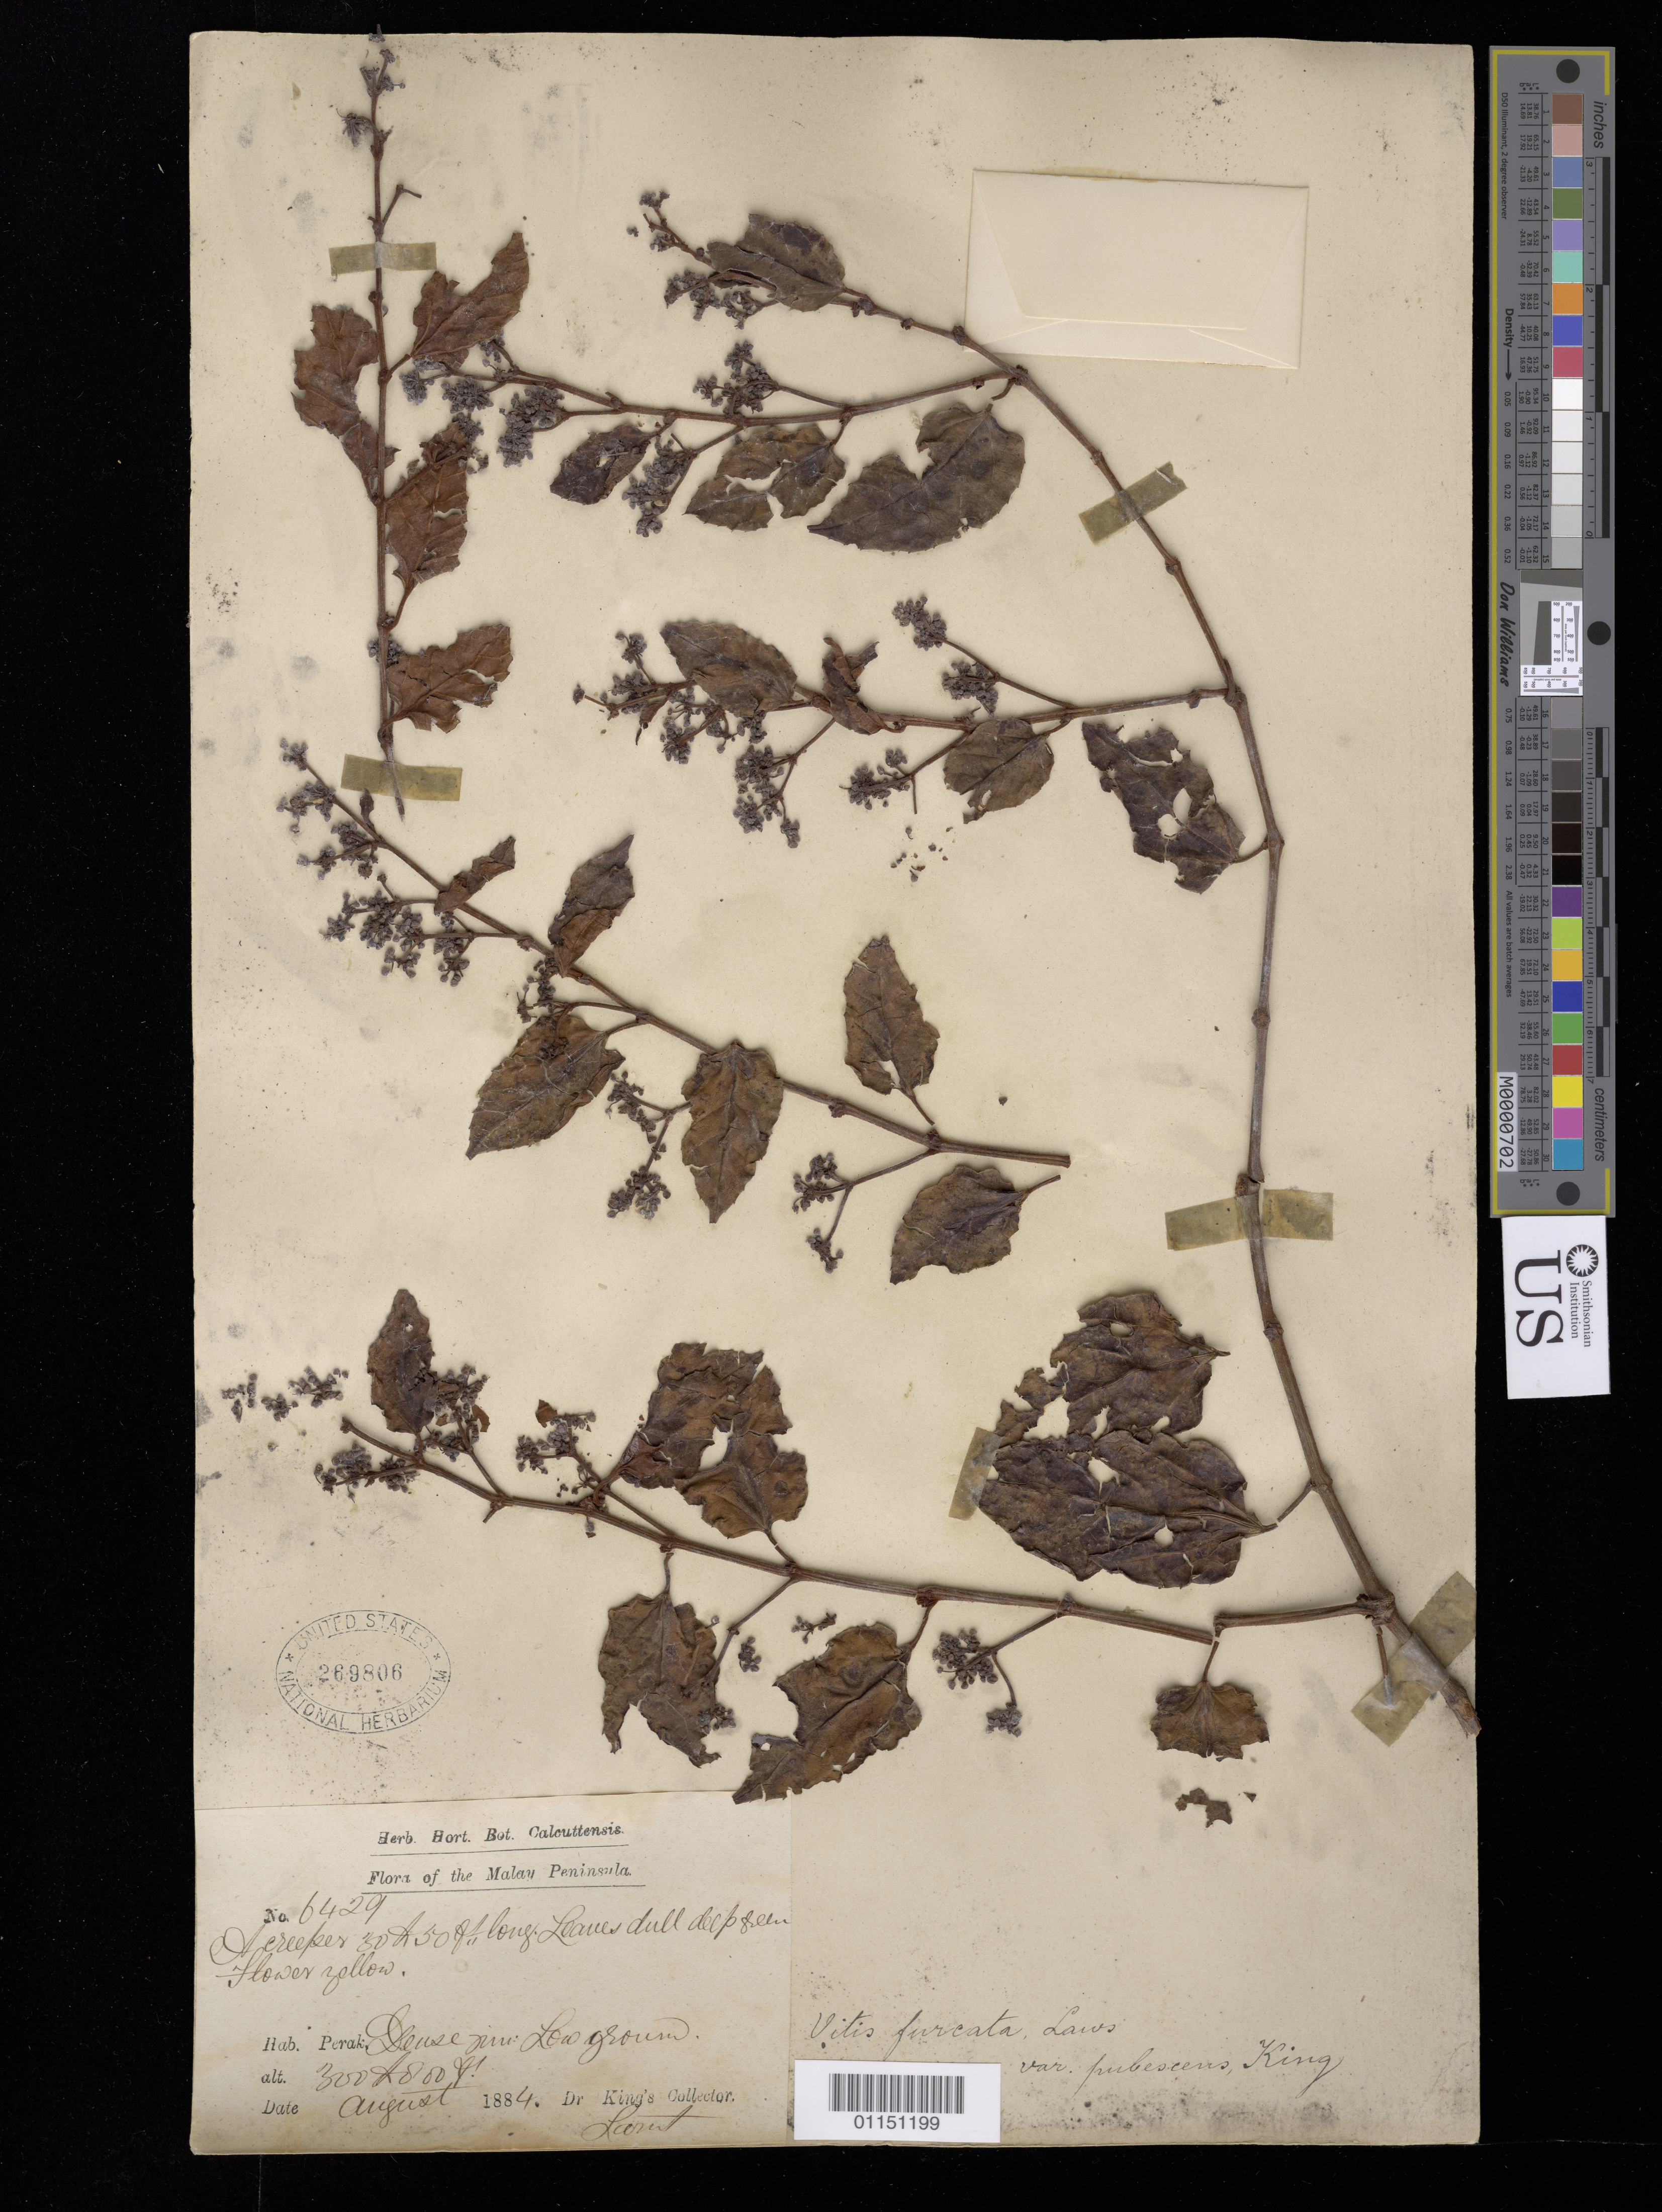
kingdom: Plantae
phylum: Tracheophyta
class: Magnoliopsida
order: Vitales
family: Vitaceae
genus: Vitis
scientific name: Vitis furcata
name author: M.A. Lawson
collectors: King, --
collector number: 6429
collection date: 1884-08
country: Malaysia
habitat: Creeper.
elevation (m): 91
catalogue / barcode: US 269806